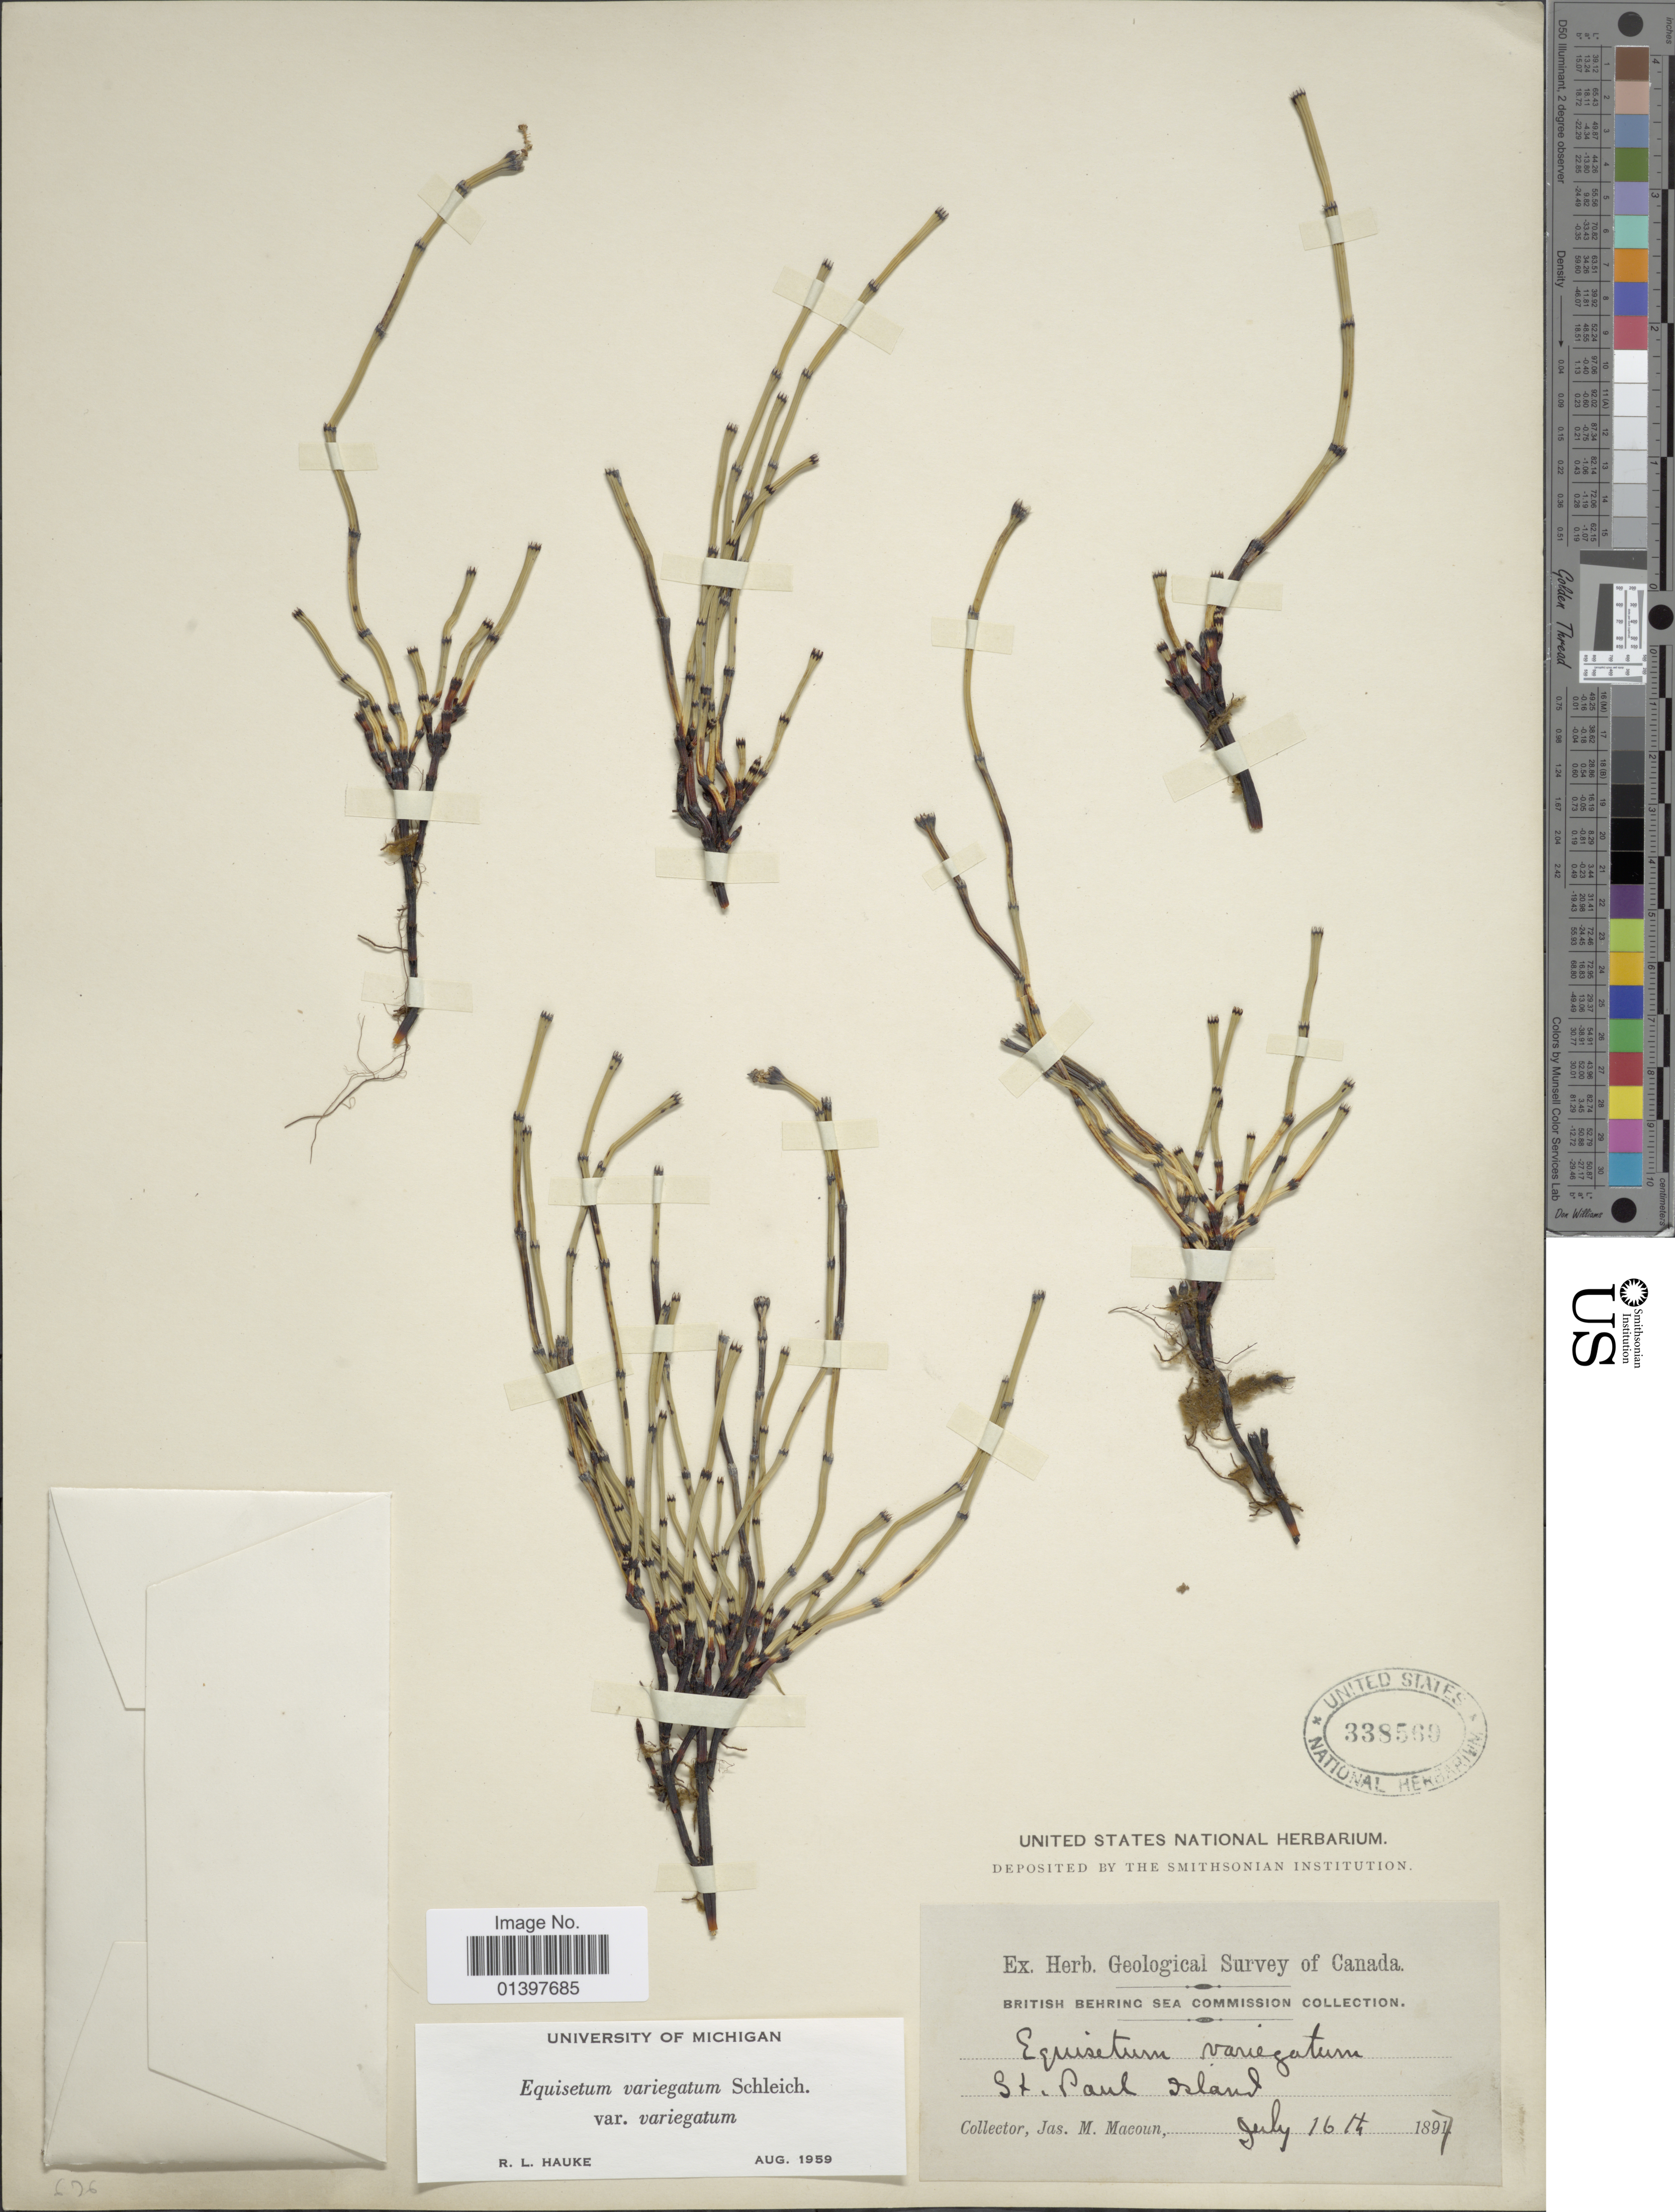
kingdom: Plantae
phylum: Tracheophyta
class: Polypodiopsida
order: Equisetales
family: Equisetaceae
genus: Equisetum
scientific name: Equisetum variegatum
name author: Schleich. ex F. Weber & D. Mohr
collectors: J. M. Macoun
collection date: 1897-07-16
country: United States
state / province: Alaska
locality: British Behring Sea commission, St. Paul Island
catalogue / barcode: US 338569